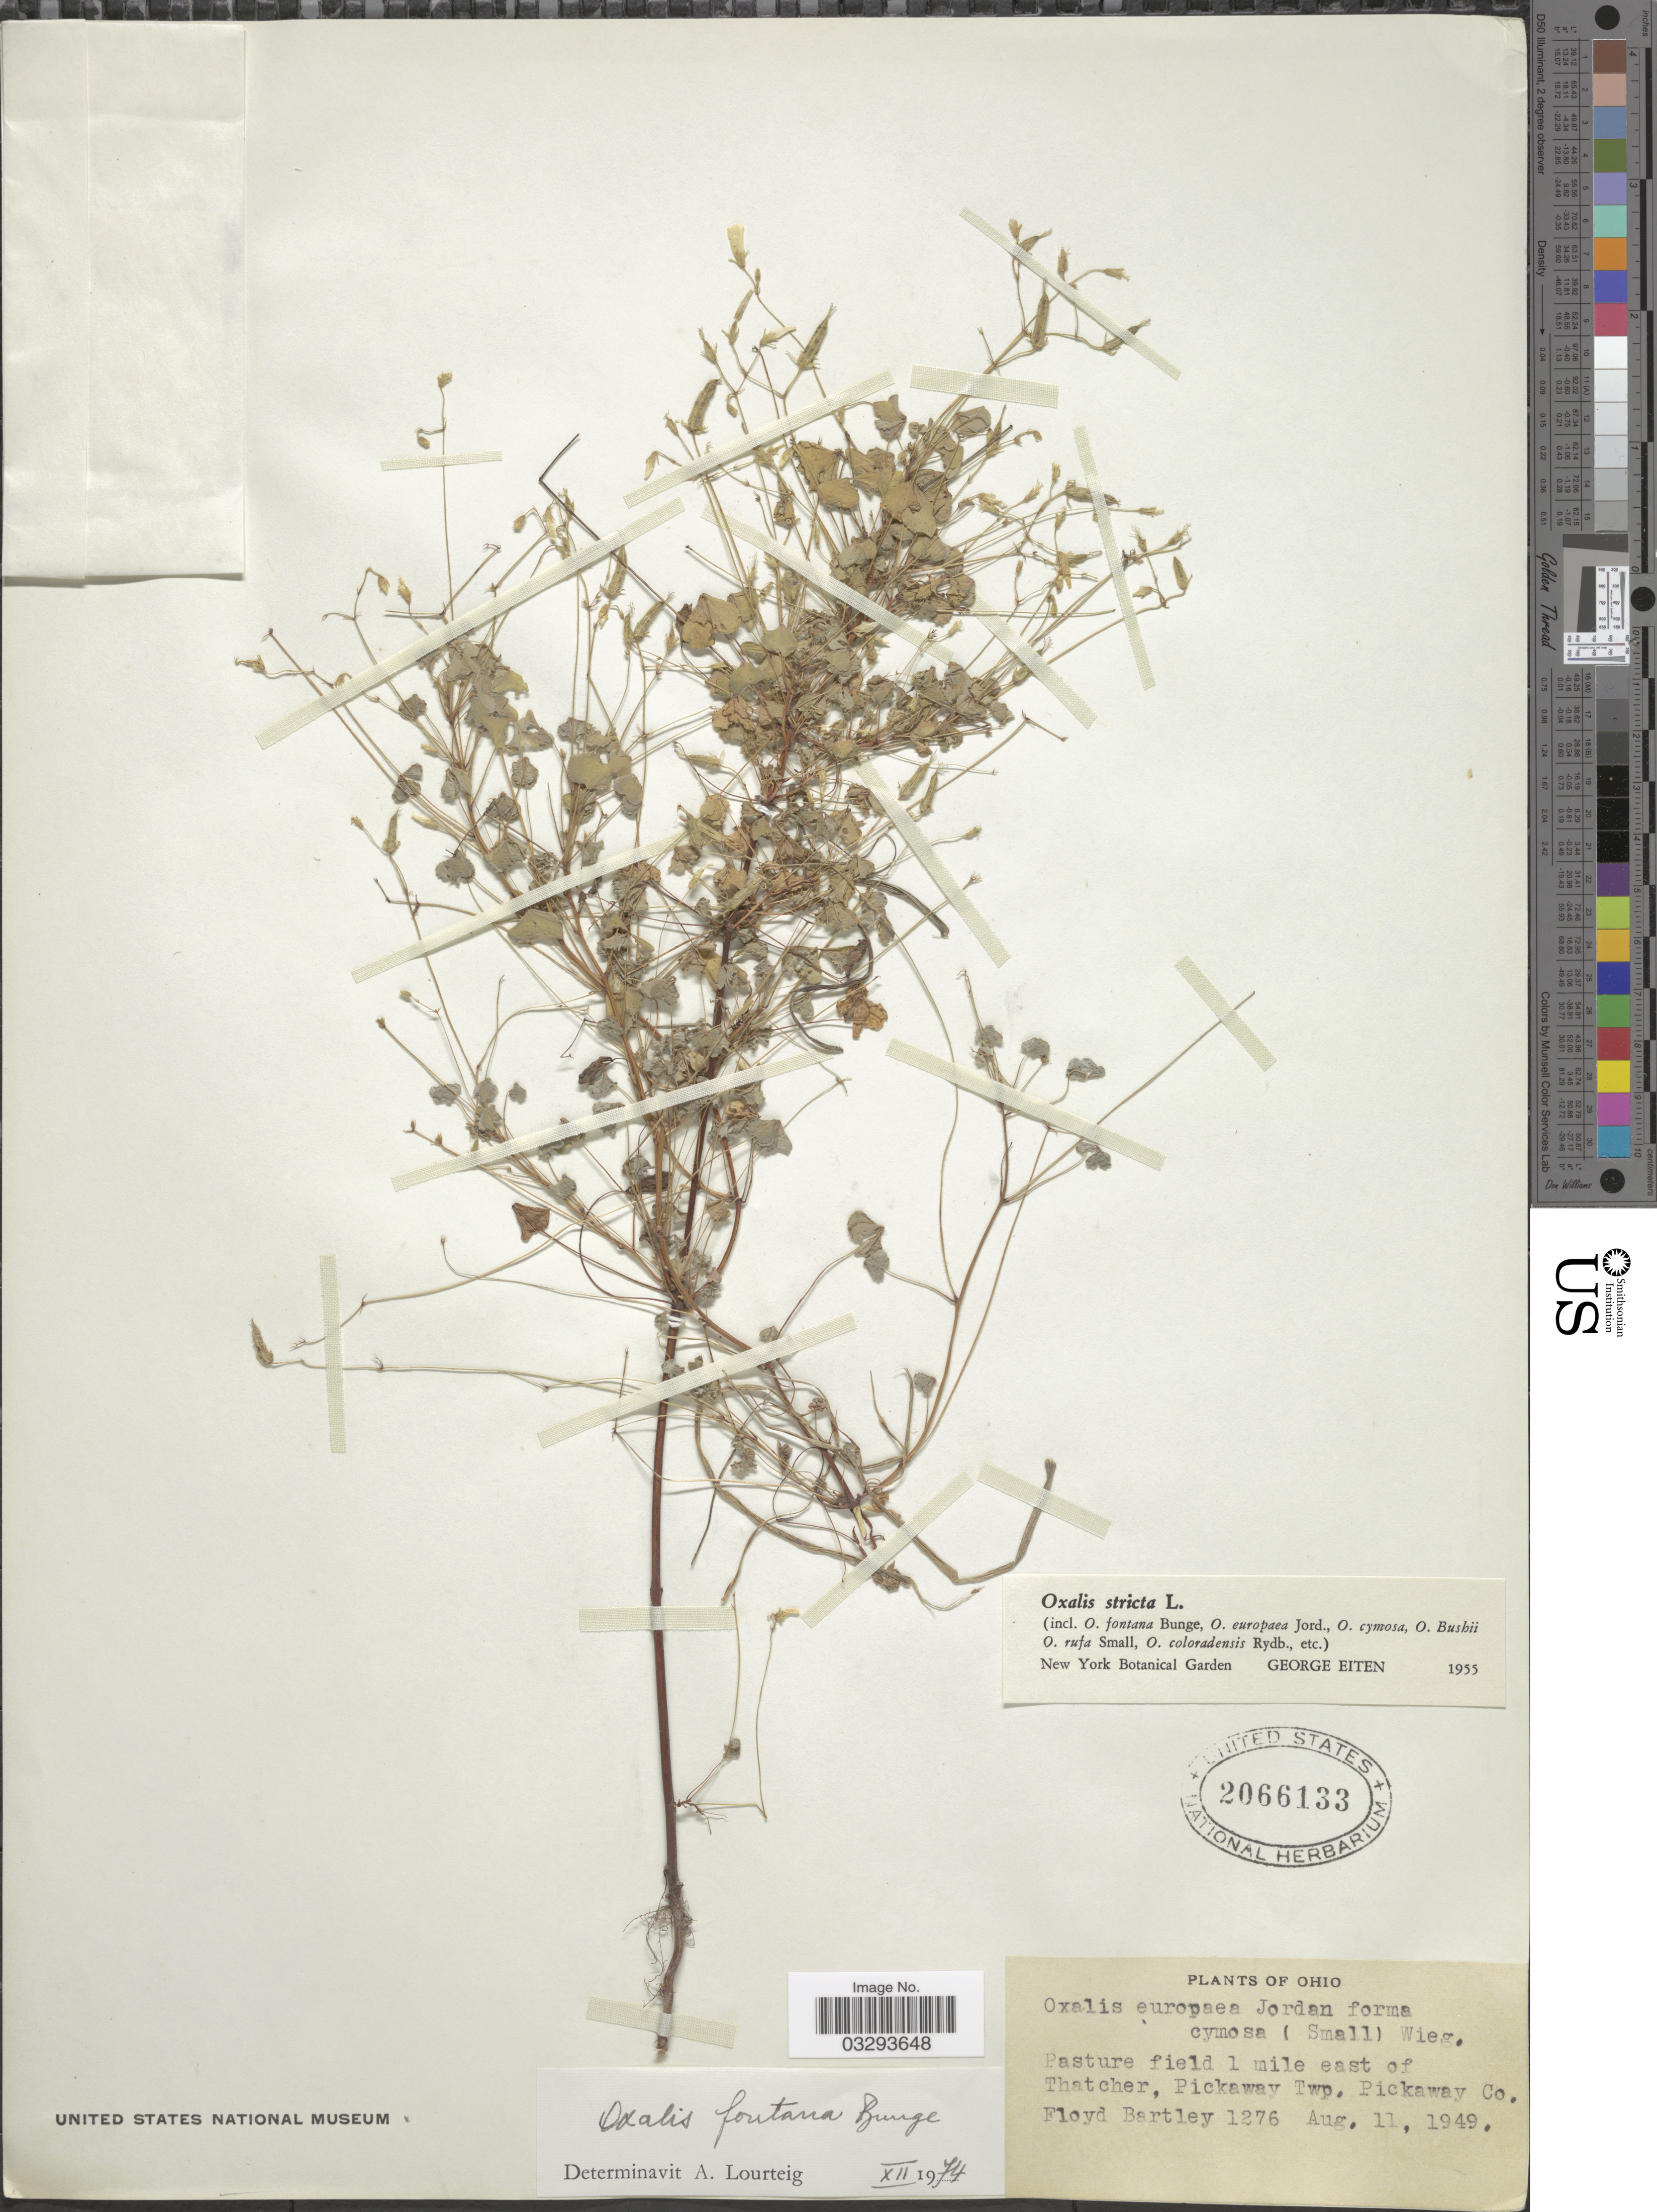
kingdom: Plantae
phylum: Tracheophyta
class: Magnoliopsida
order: Oxalidales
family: Oxalidaceae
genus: Oxalis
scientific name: Oxalis fontana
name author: Bunge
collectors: F. Bartley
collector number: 1276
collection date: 1949-08-11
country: United States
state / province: Ohio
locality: Pasture field 1 mile east of Thatcher, Pickaway Twp, Pickaway Co.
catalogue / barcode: US 2066133